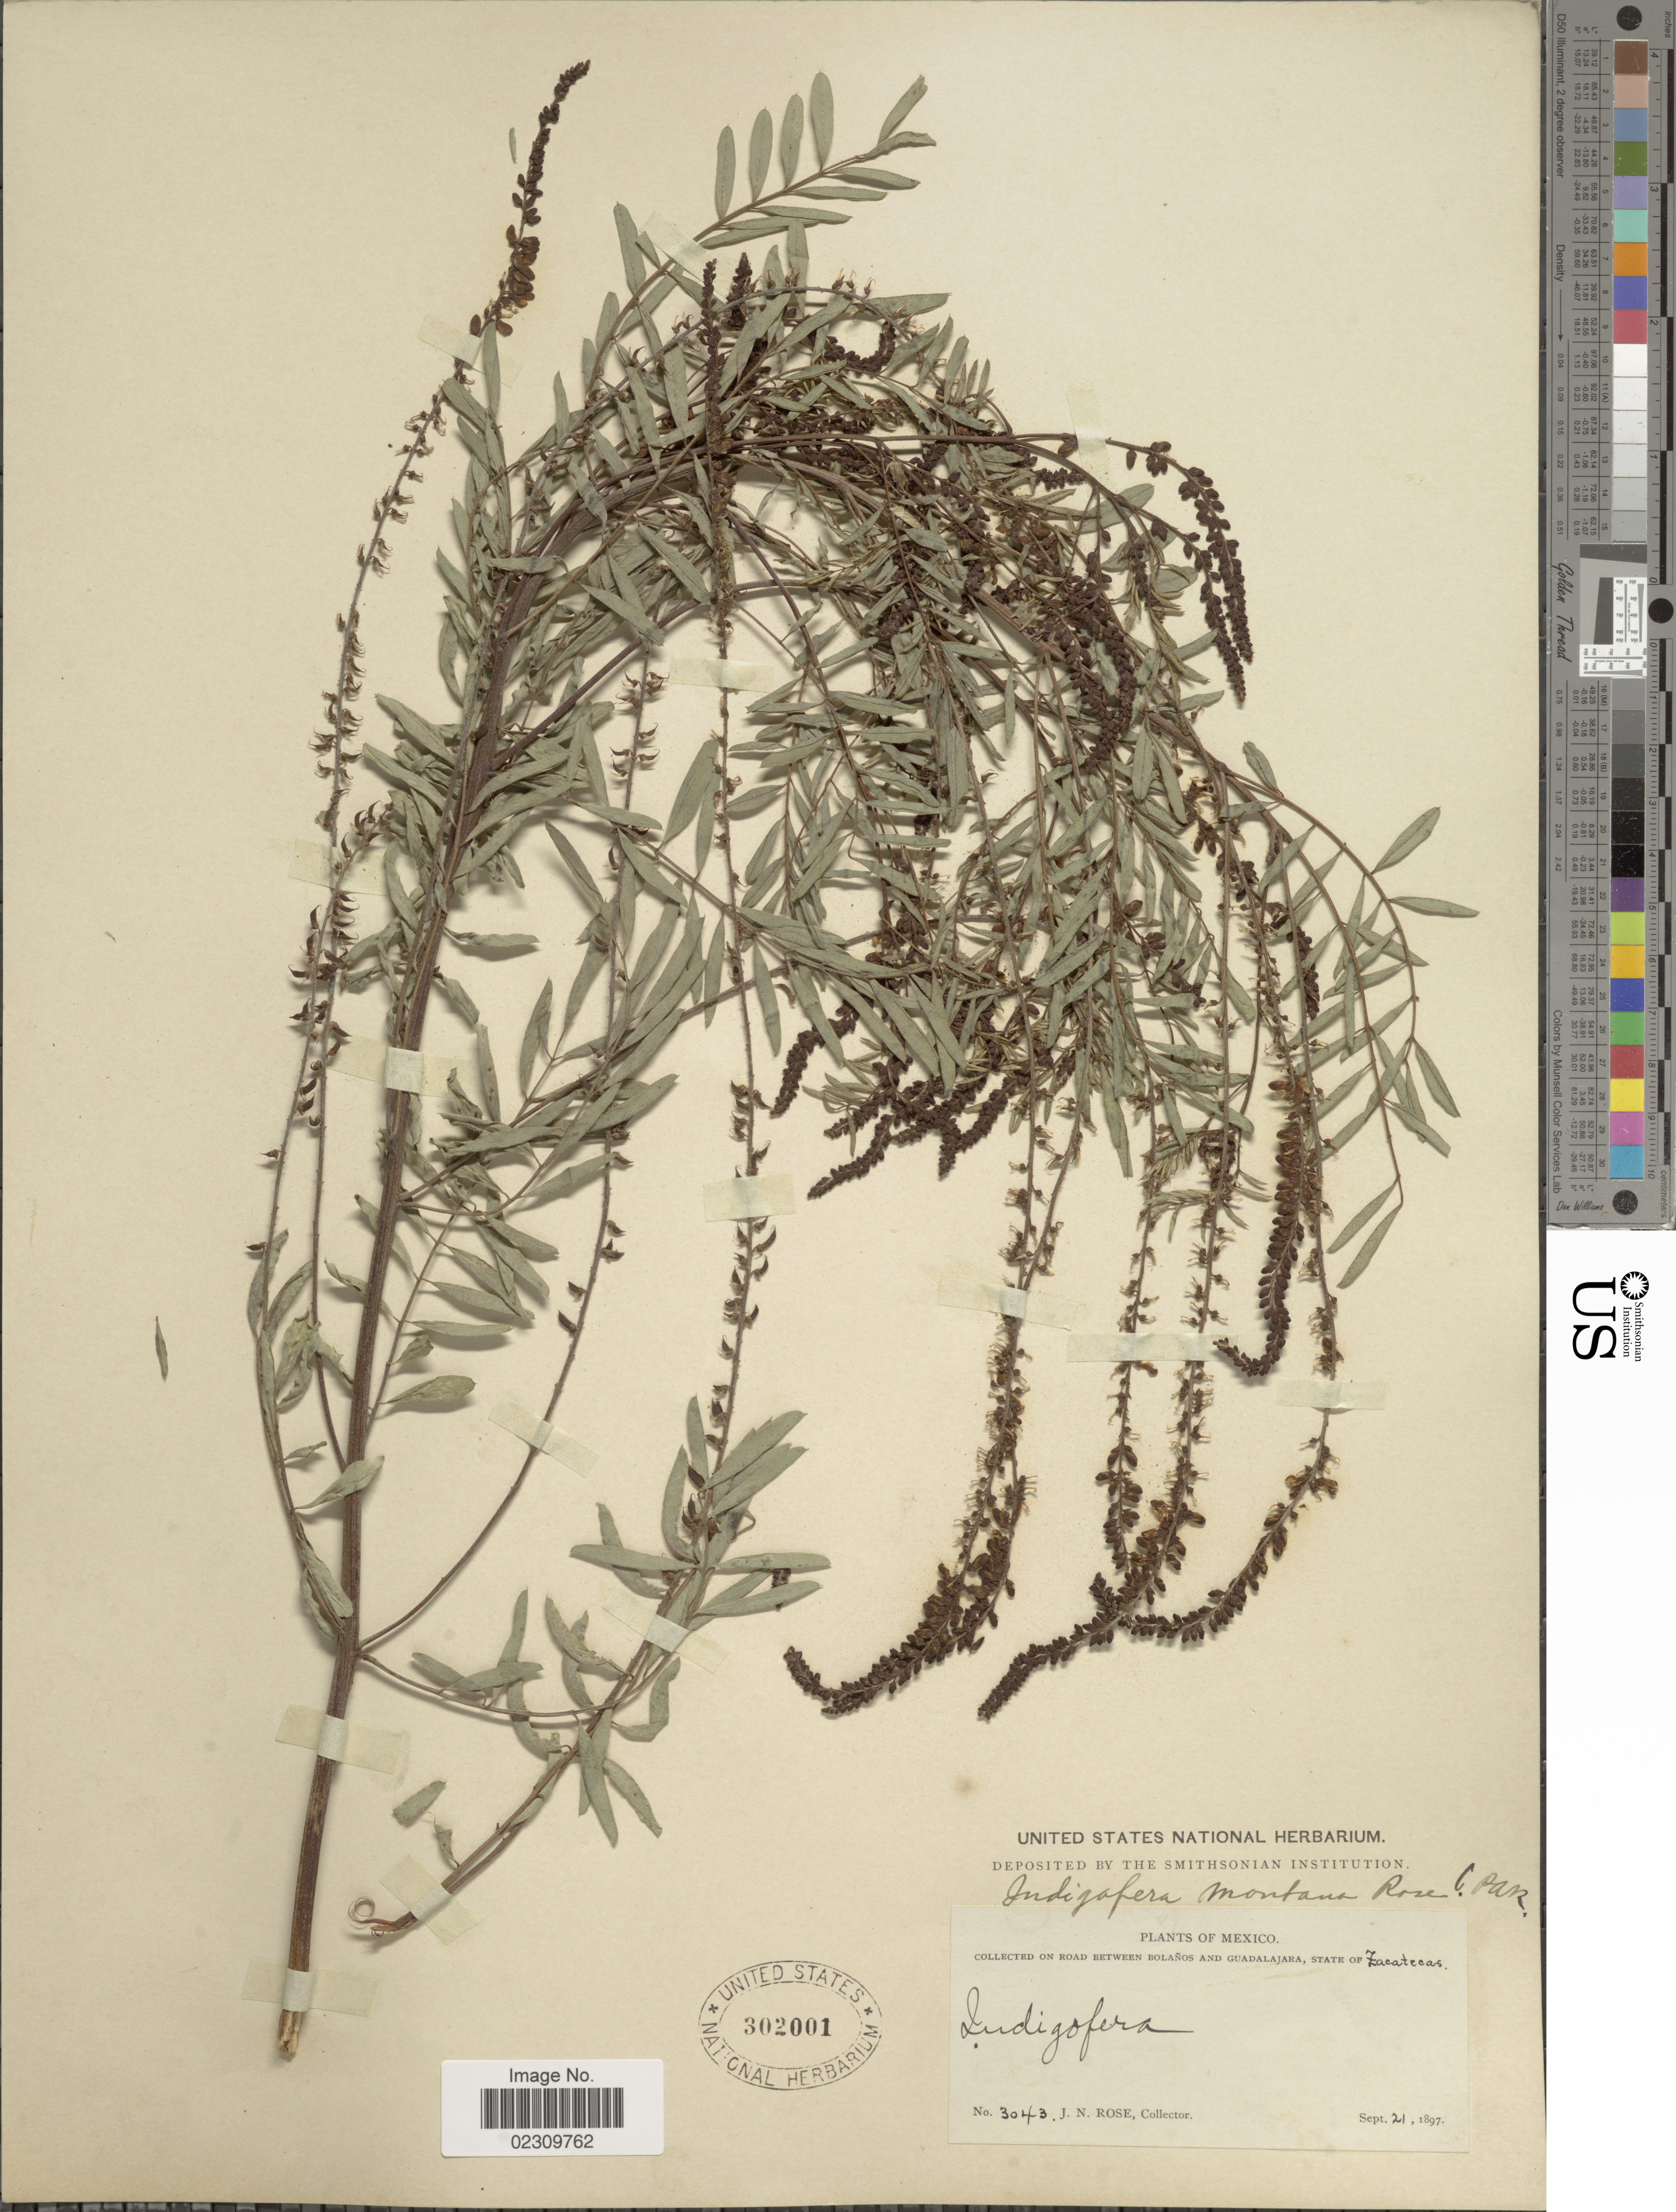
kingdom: Plantae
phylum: Tracheophyta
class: Magnoliopsida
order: Fabales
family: Fabaceae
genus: Indigofera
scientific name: Indigofera montana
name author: Rose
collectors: J. N. Rose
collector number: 3043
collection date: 1897-09-21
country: Mexico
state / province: Zacatecas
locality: Road between Bolanos and Guadalajara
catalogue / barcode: US 302001